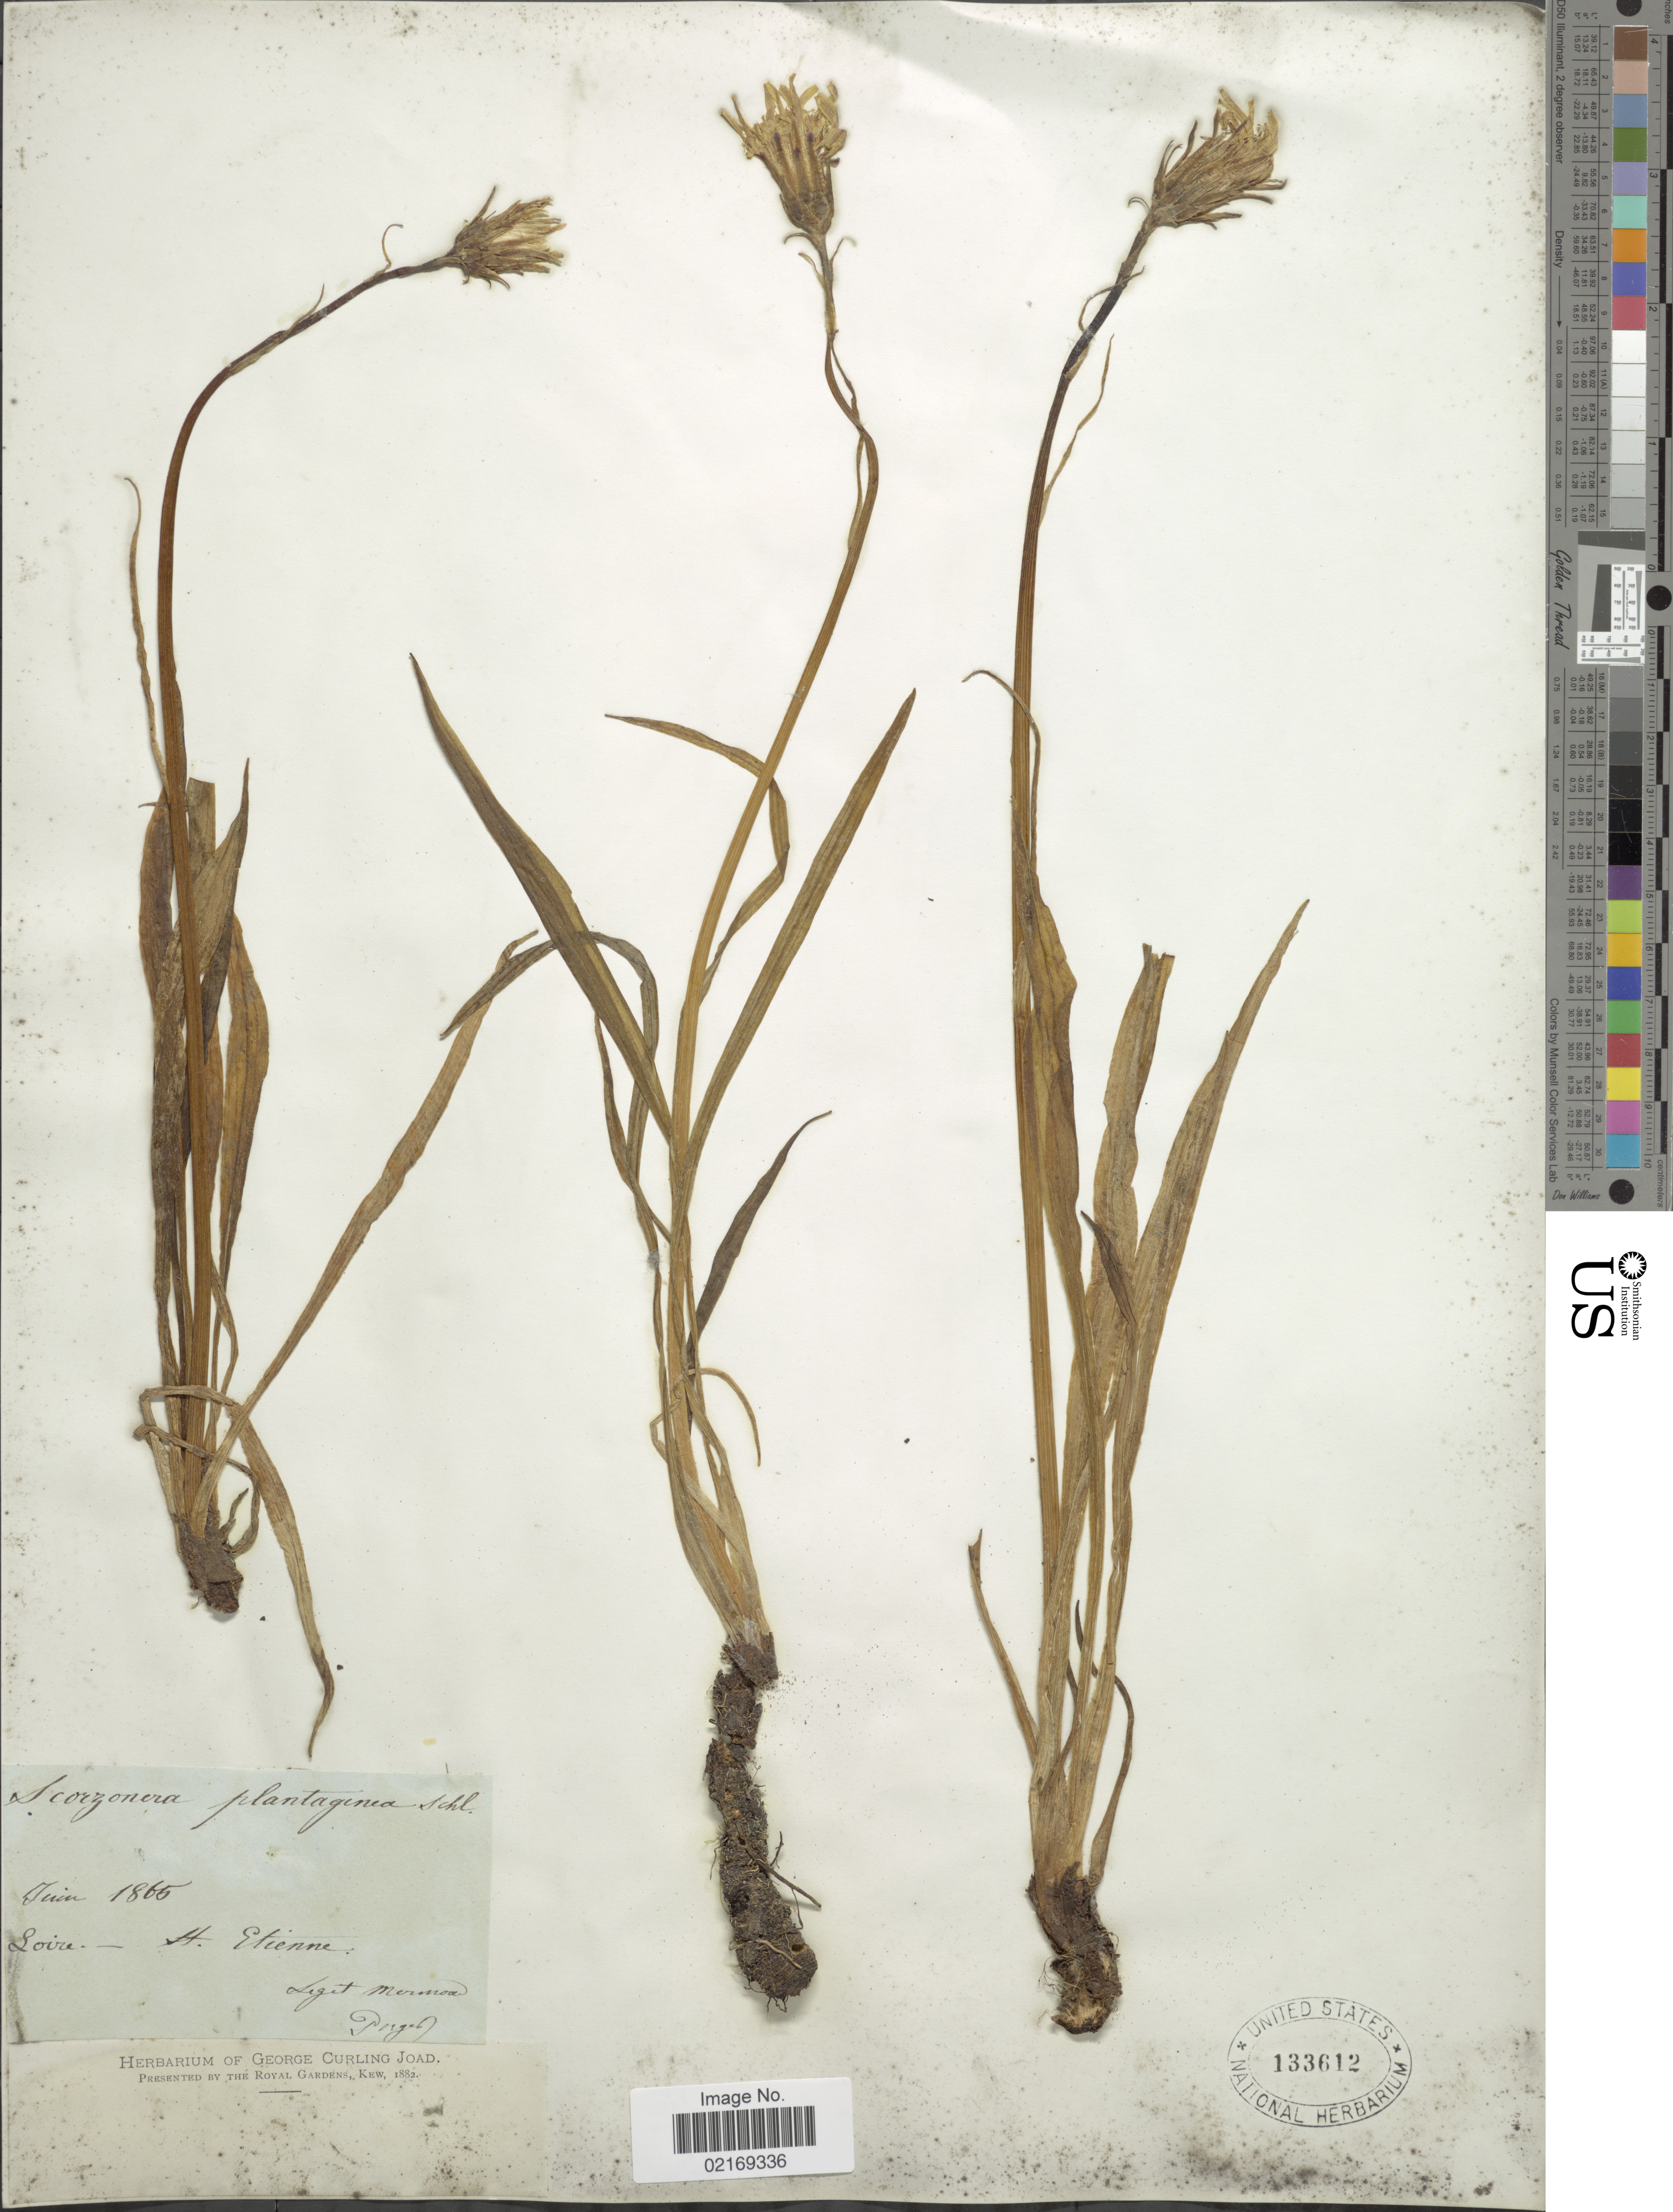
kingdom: Plantae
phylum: Tracheophyta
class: Magnoliopsida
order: Asterales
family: Asteraceae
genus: Scorzonera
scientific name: Scorzonera humilis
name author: L.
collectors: Mermoa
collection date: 1865-06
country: France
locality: Lovia - St. Etienne, Puget [interpreted]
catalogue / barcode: US 133612